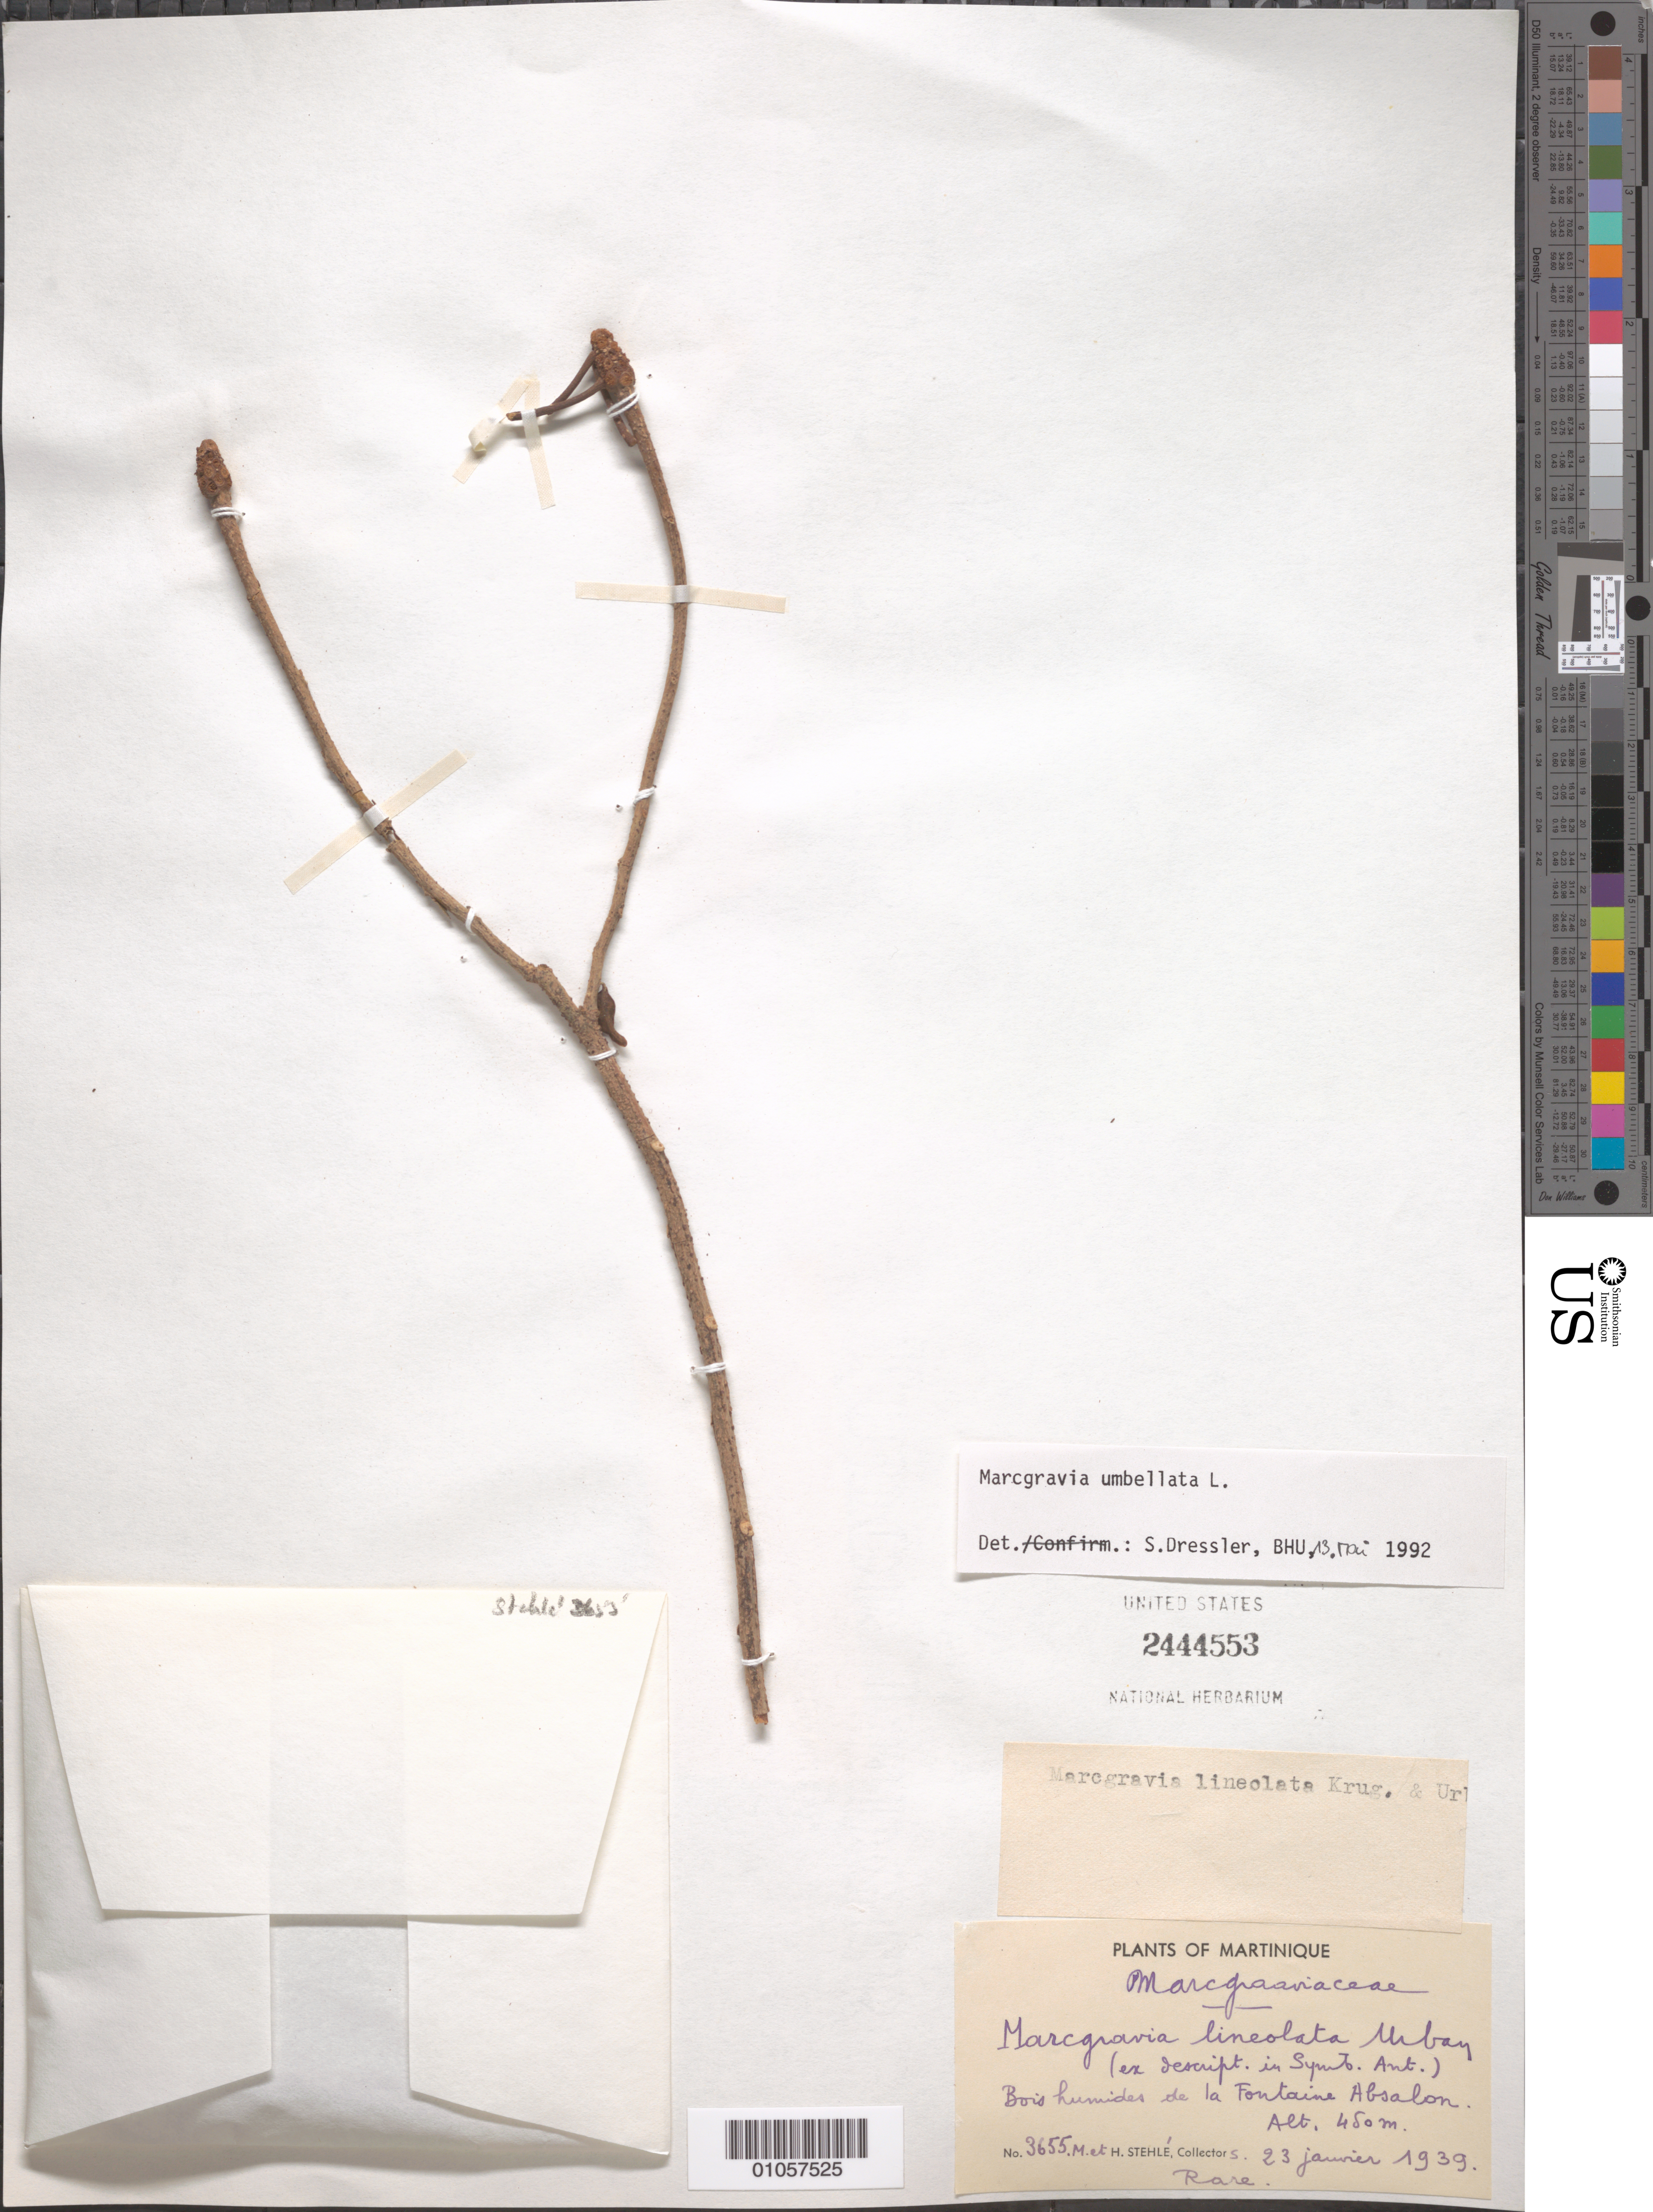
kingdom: Plantae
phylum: Tracheophyta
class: Magnoliopsida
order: Ericales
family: Marcgraviaceae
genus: Marcgravia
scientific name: Marcgravia umbellata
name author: L.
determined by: Dressler, S., (FR), Forschungsinstitut Und Naturmuseum Senckenberg (GERMANY)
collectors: H. Stehlé & M. Stehlé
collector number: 3655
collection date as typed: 23 Jan 1939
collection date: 1939-01-23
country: Martinique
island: Martinique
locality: Fontaine Absalon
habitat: Bois humides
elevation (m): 450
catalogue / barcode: US 2444553